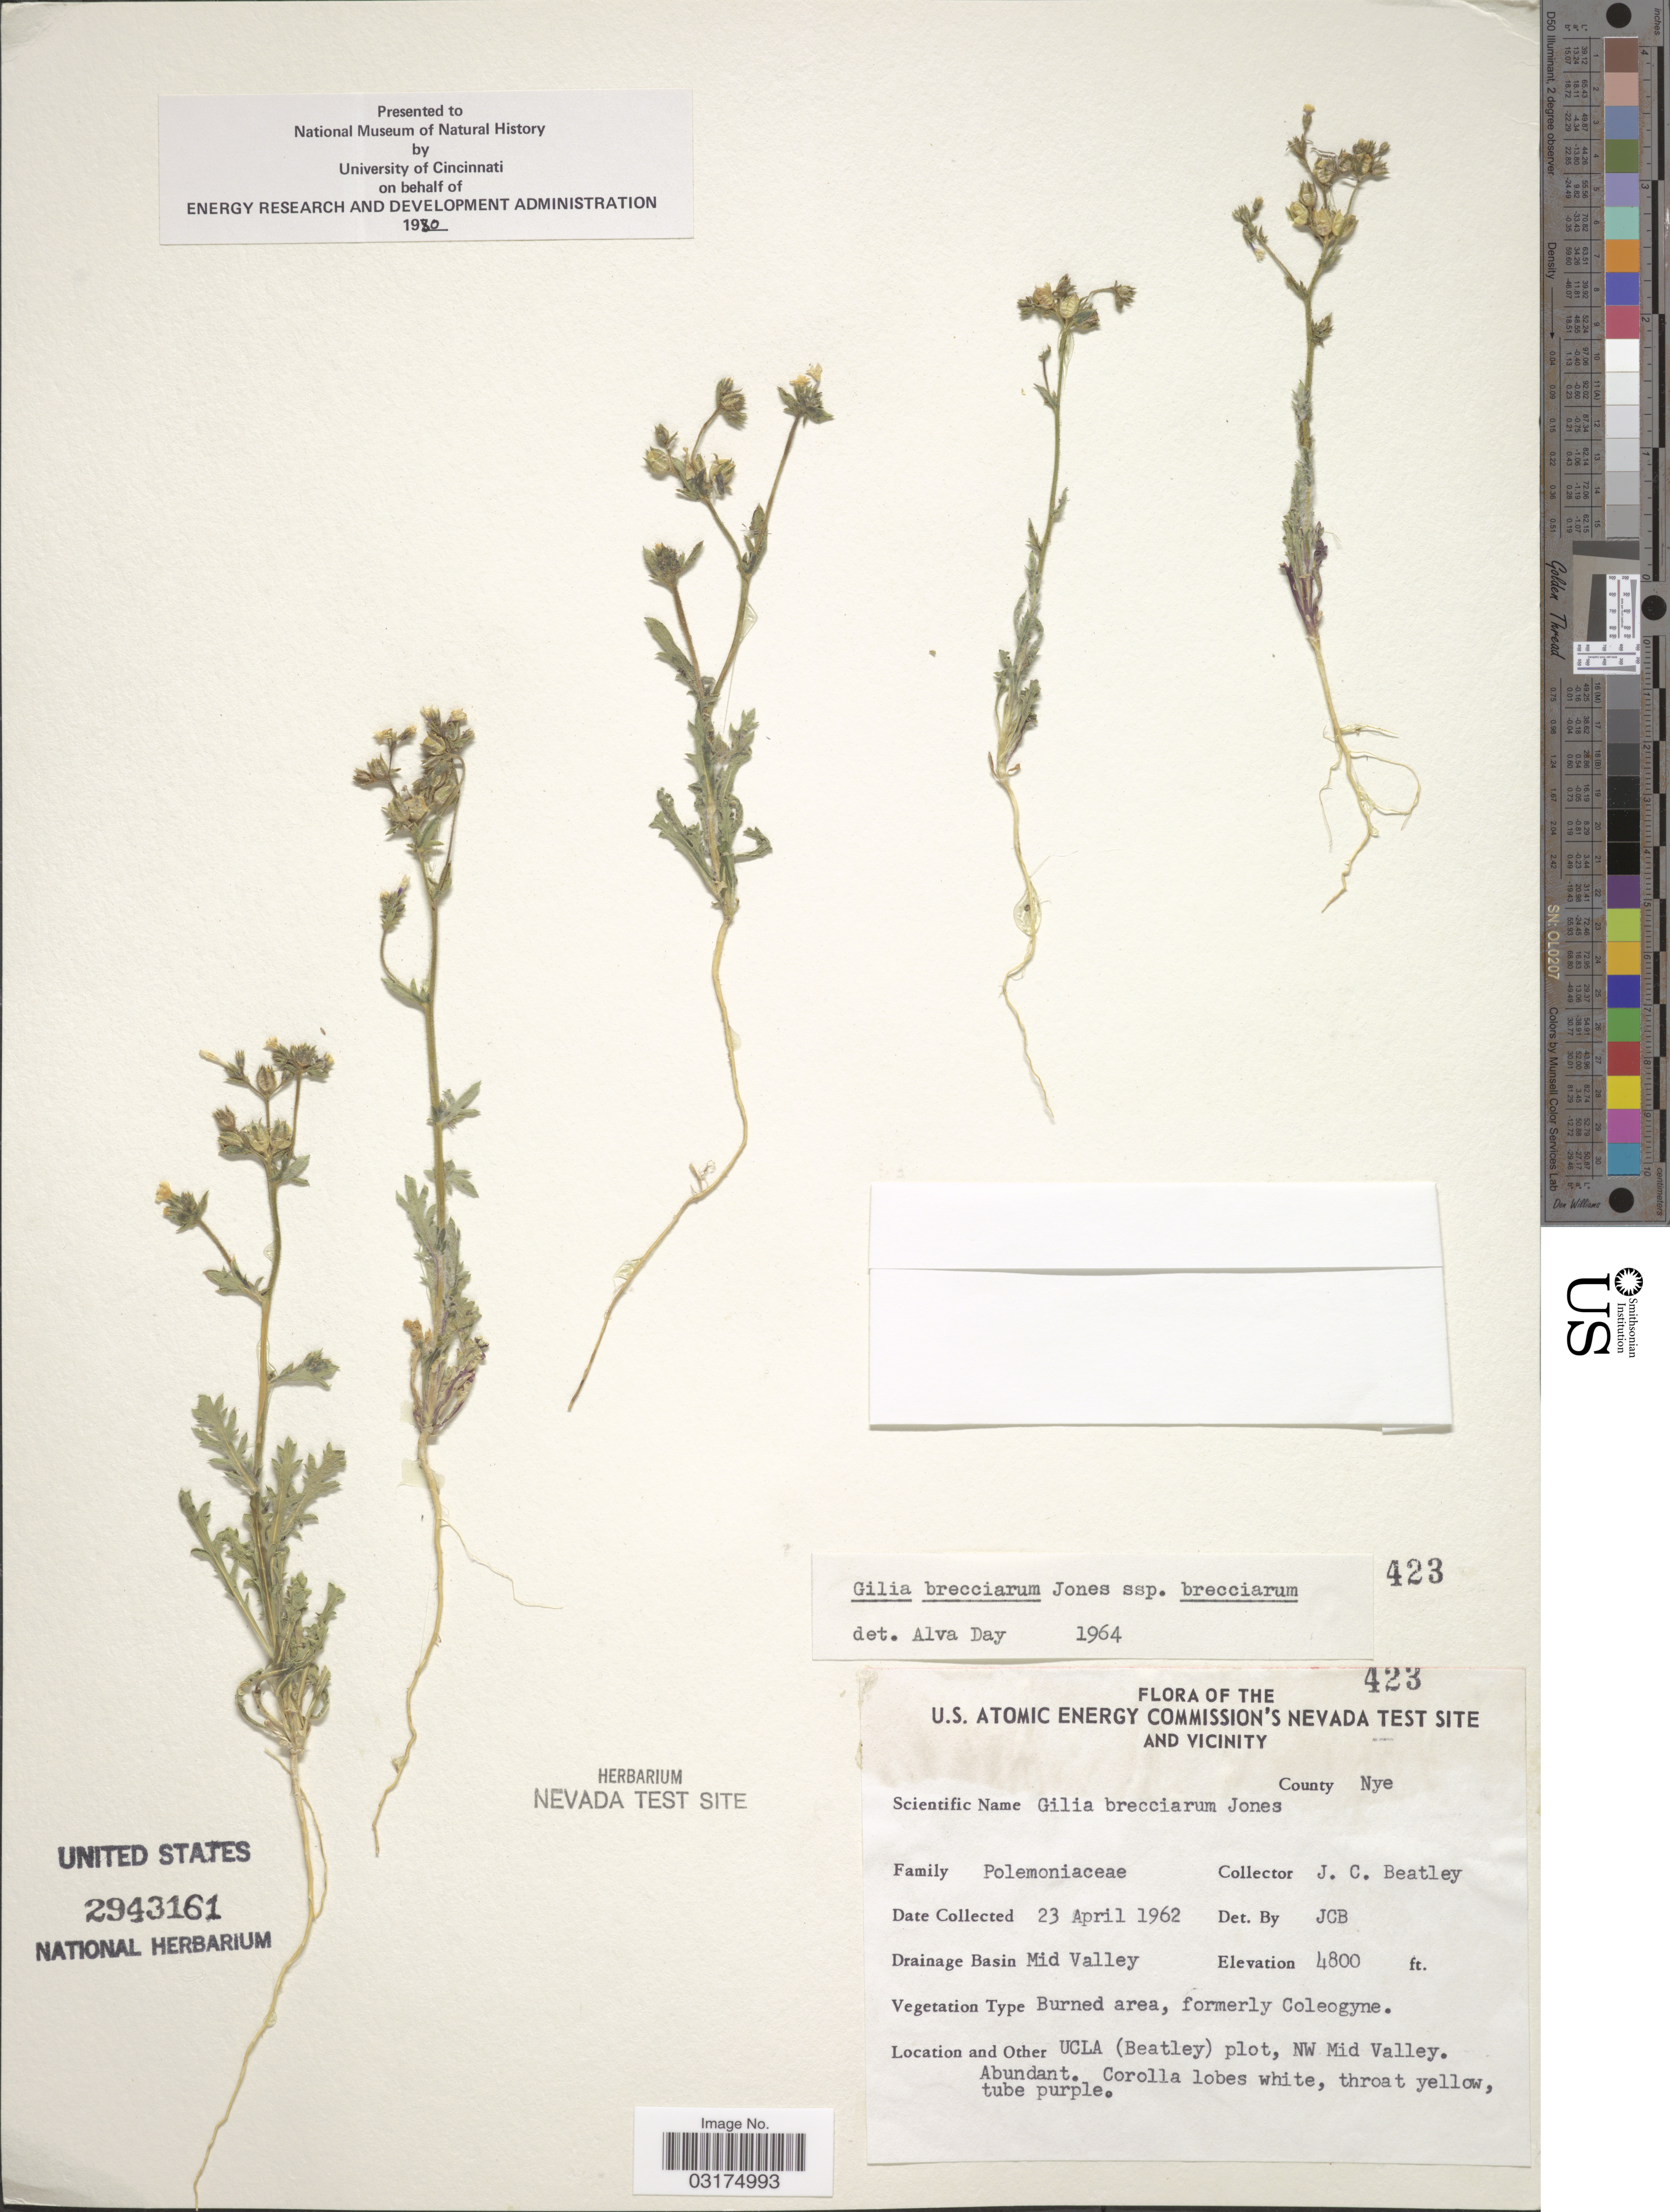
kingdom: Plantae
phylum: Tracheophyta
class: Magnoliopsida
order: Ericales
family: Polemoniaceae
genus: Gilia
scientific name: Gilia brecciarum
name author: M.E. Jones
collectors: J. C. Beatley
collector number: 423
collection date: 1962-04-23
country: United States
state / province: Nevada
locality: The U. S. Atomic Energy Commission's Nevada Test Site and Vicinity. County Nye. Drainage Basin Mid Valley. Ucla (Beatley) plot, NW Mid Valley.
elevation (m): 1463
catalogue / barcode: US 2943161